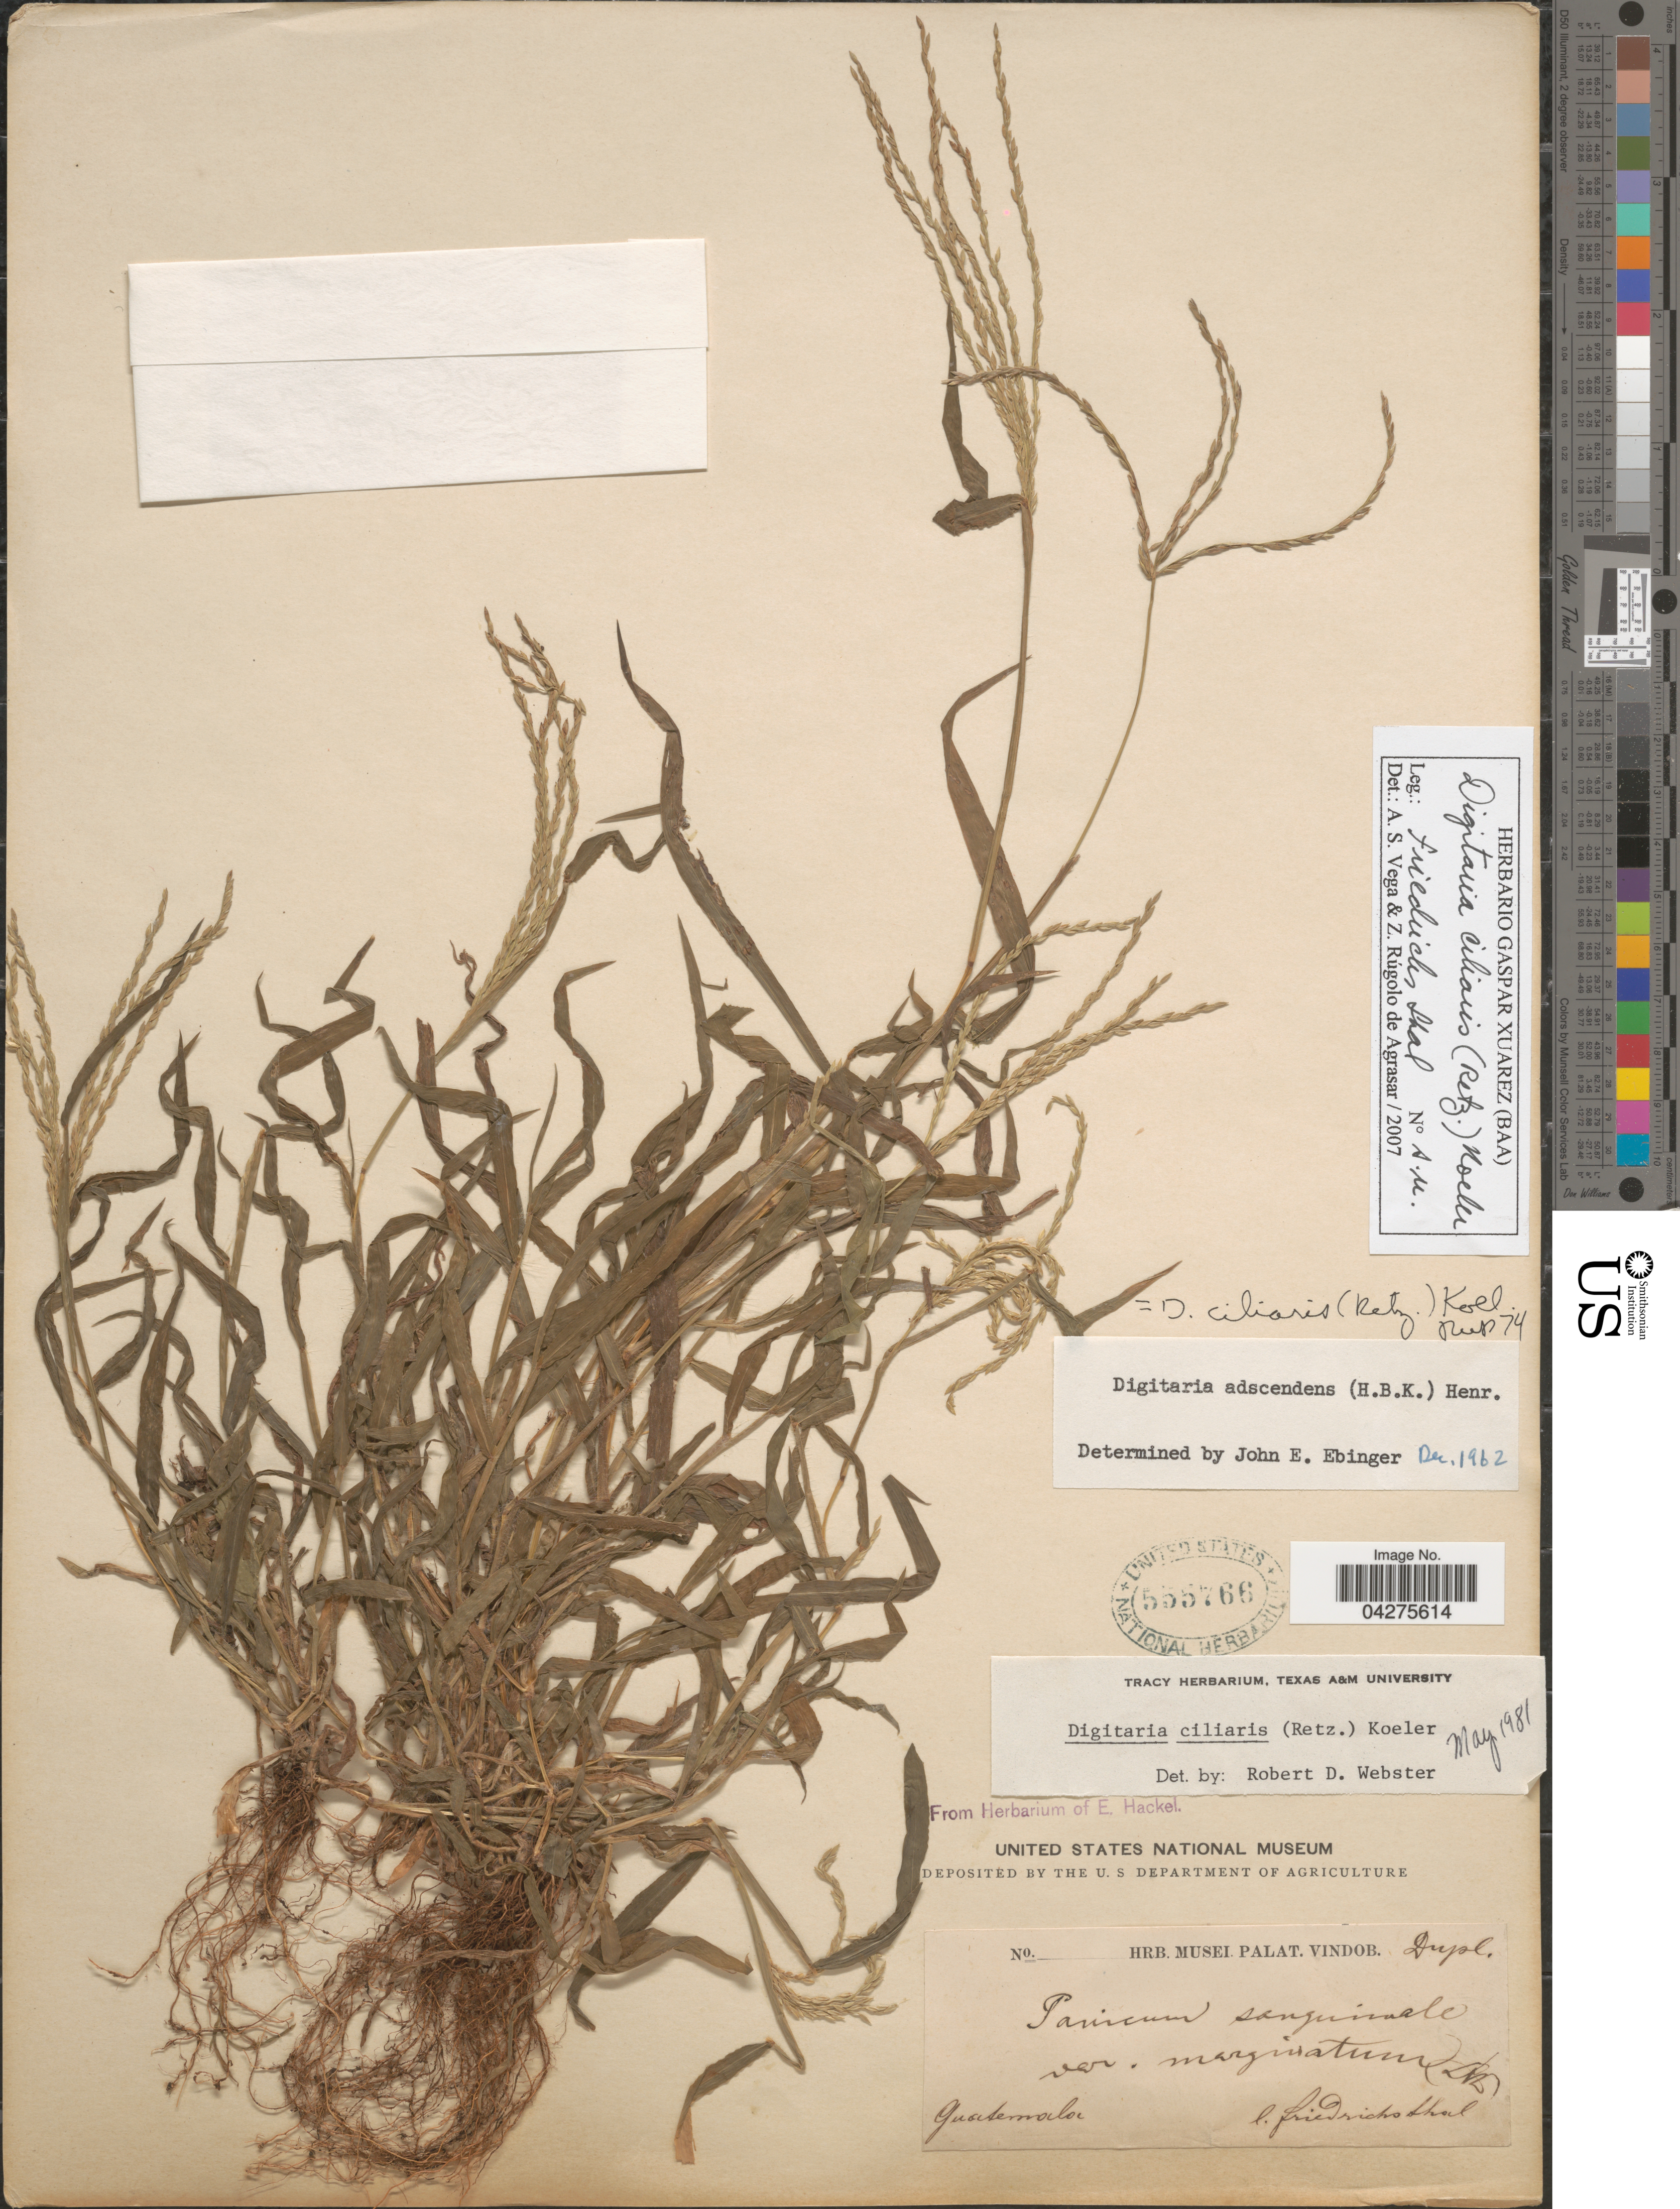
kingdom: Plantae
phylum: Tracheophyta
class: Liliopsida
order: Poales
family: Poaceae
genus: Digitaria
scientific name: Digitaria ciliaris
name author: (Retz.) Koeler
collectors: Friedrichsthal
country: Guatemala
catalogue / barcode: US 555766